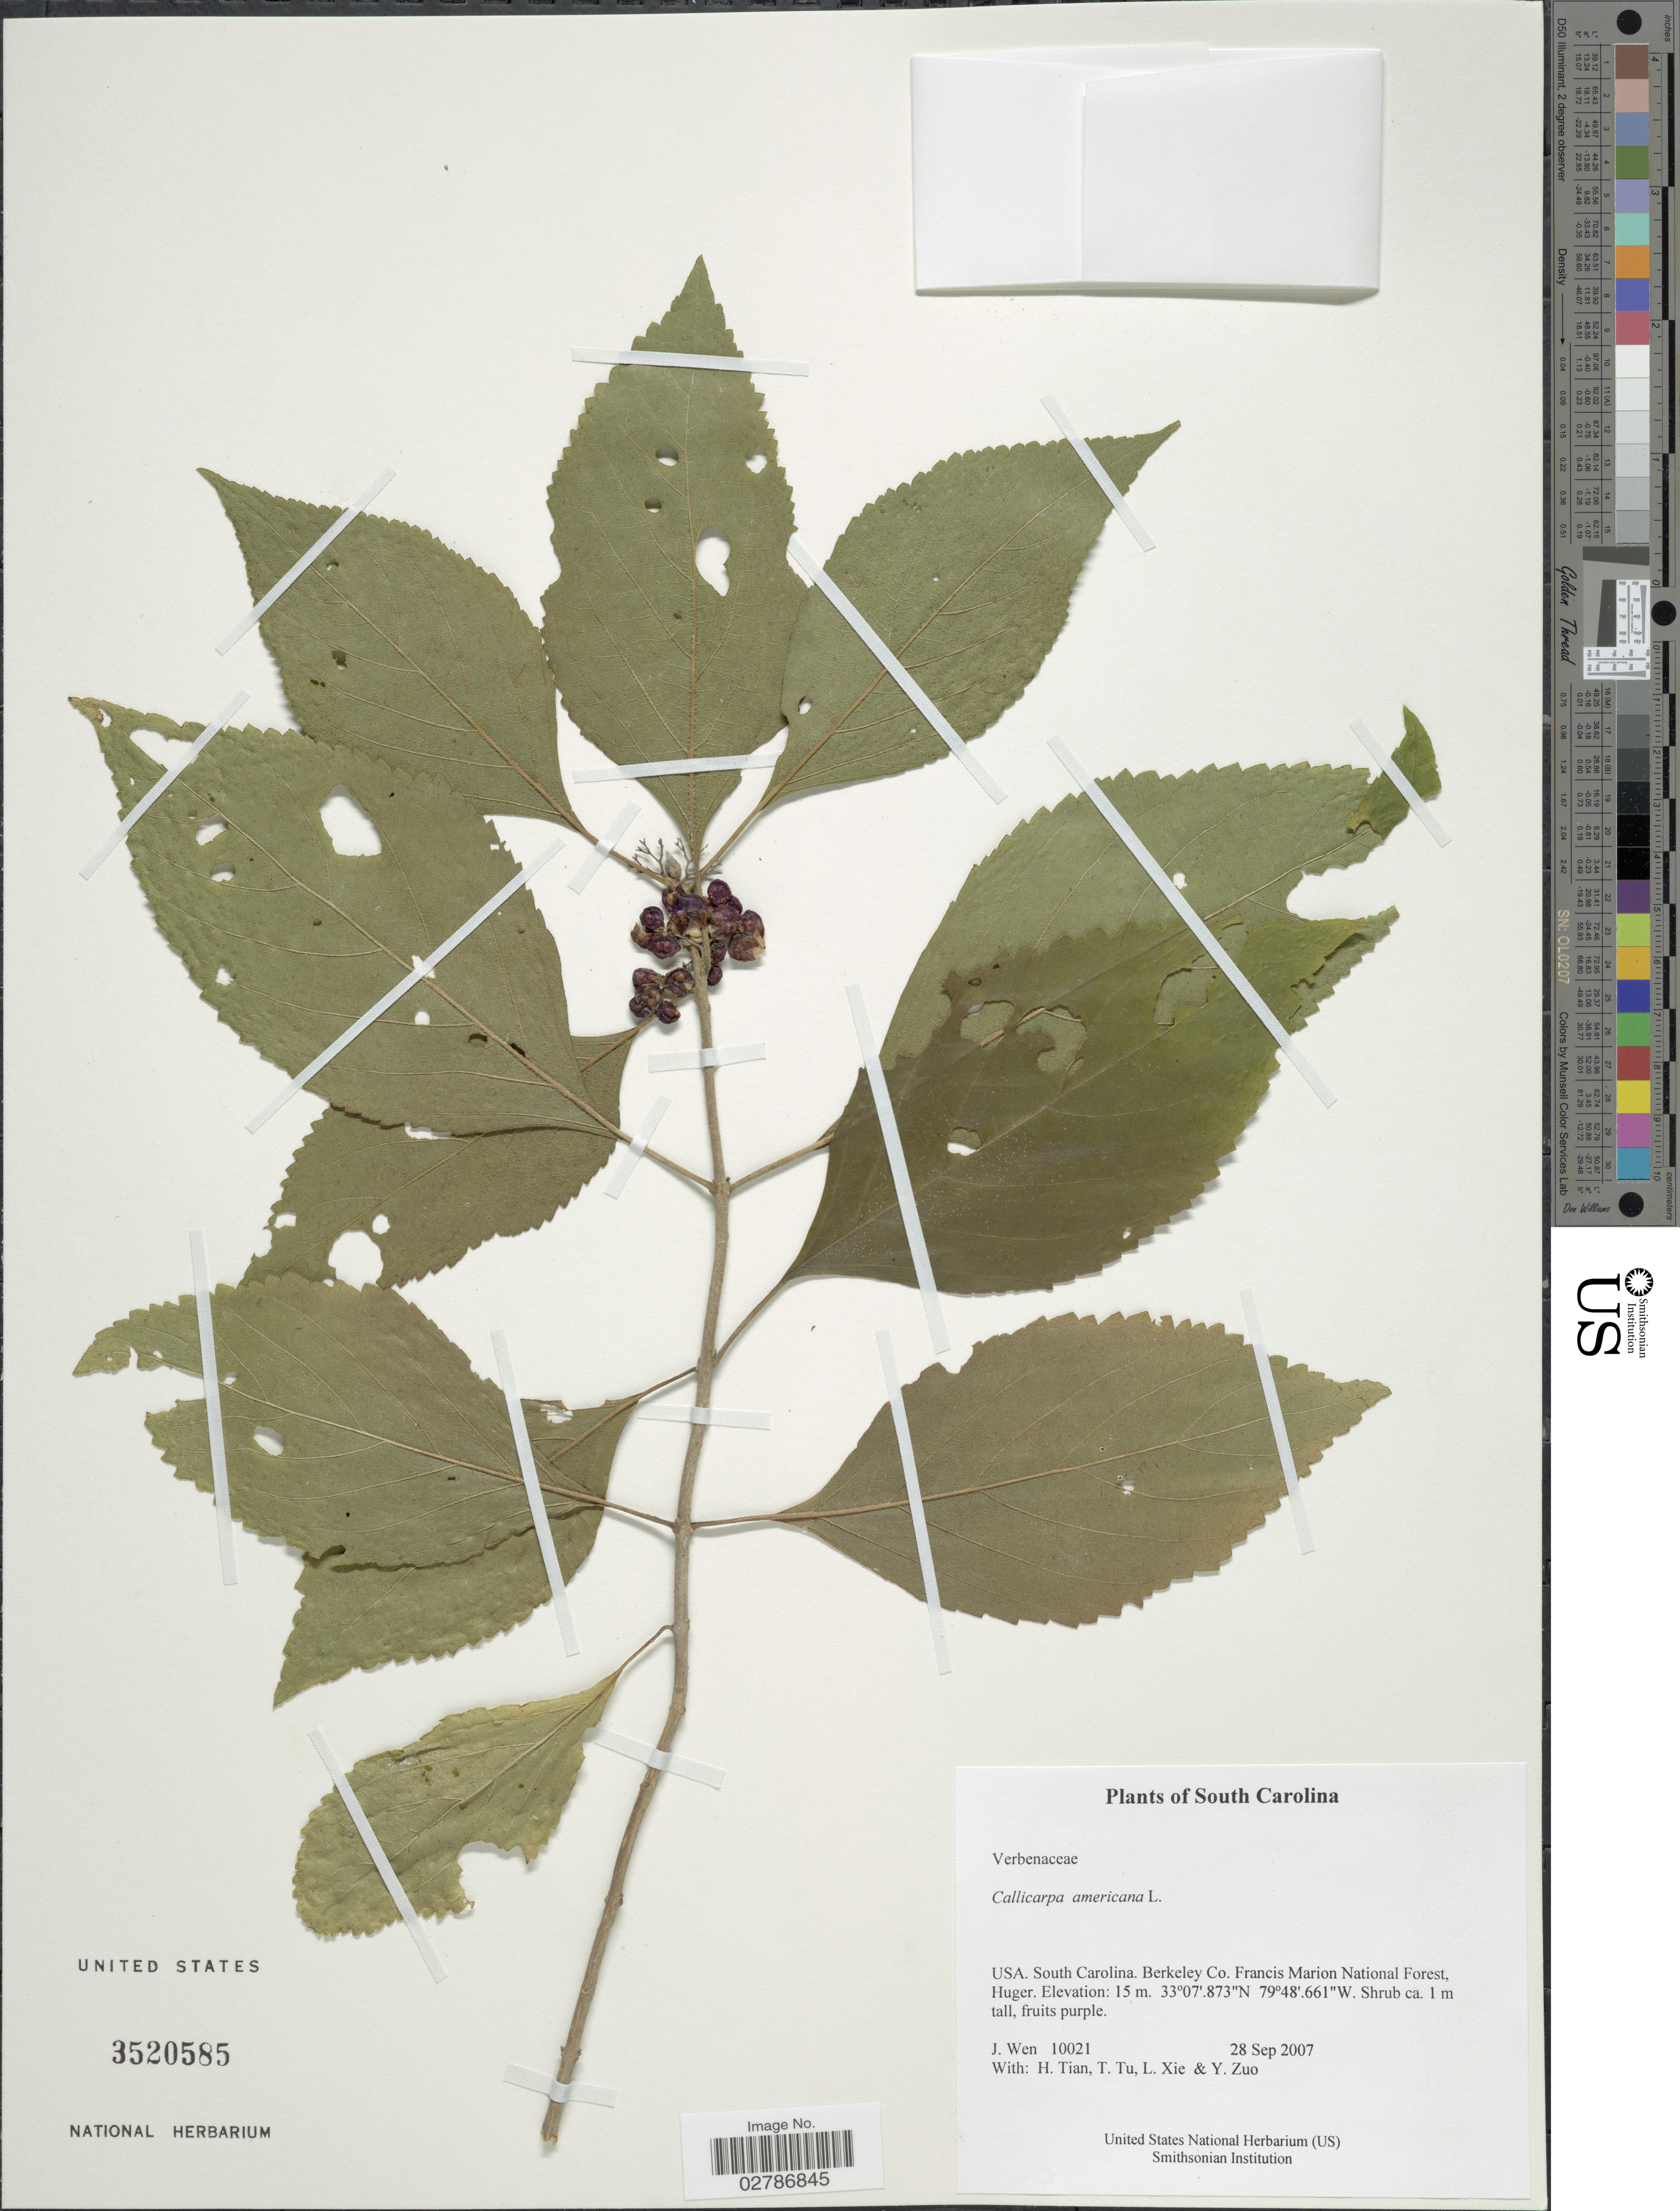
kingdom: Plantae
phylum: Tracheophyta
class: Magnoliopsida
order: Lamiales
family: Lamiaceae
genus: Callicarpa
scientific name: Callicarpa americana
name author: L.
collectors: J. Wen, H. Tian, T. Tu, L. Xie & Y. Zuo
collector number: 10021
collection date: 2007-09-28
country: United States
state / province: South Carolina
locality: Berkeley Co. Francis Marion National Forest, Huger.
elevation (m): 15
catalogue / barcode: US 3520585